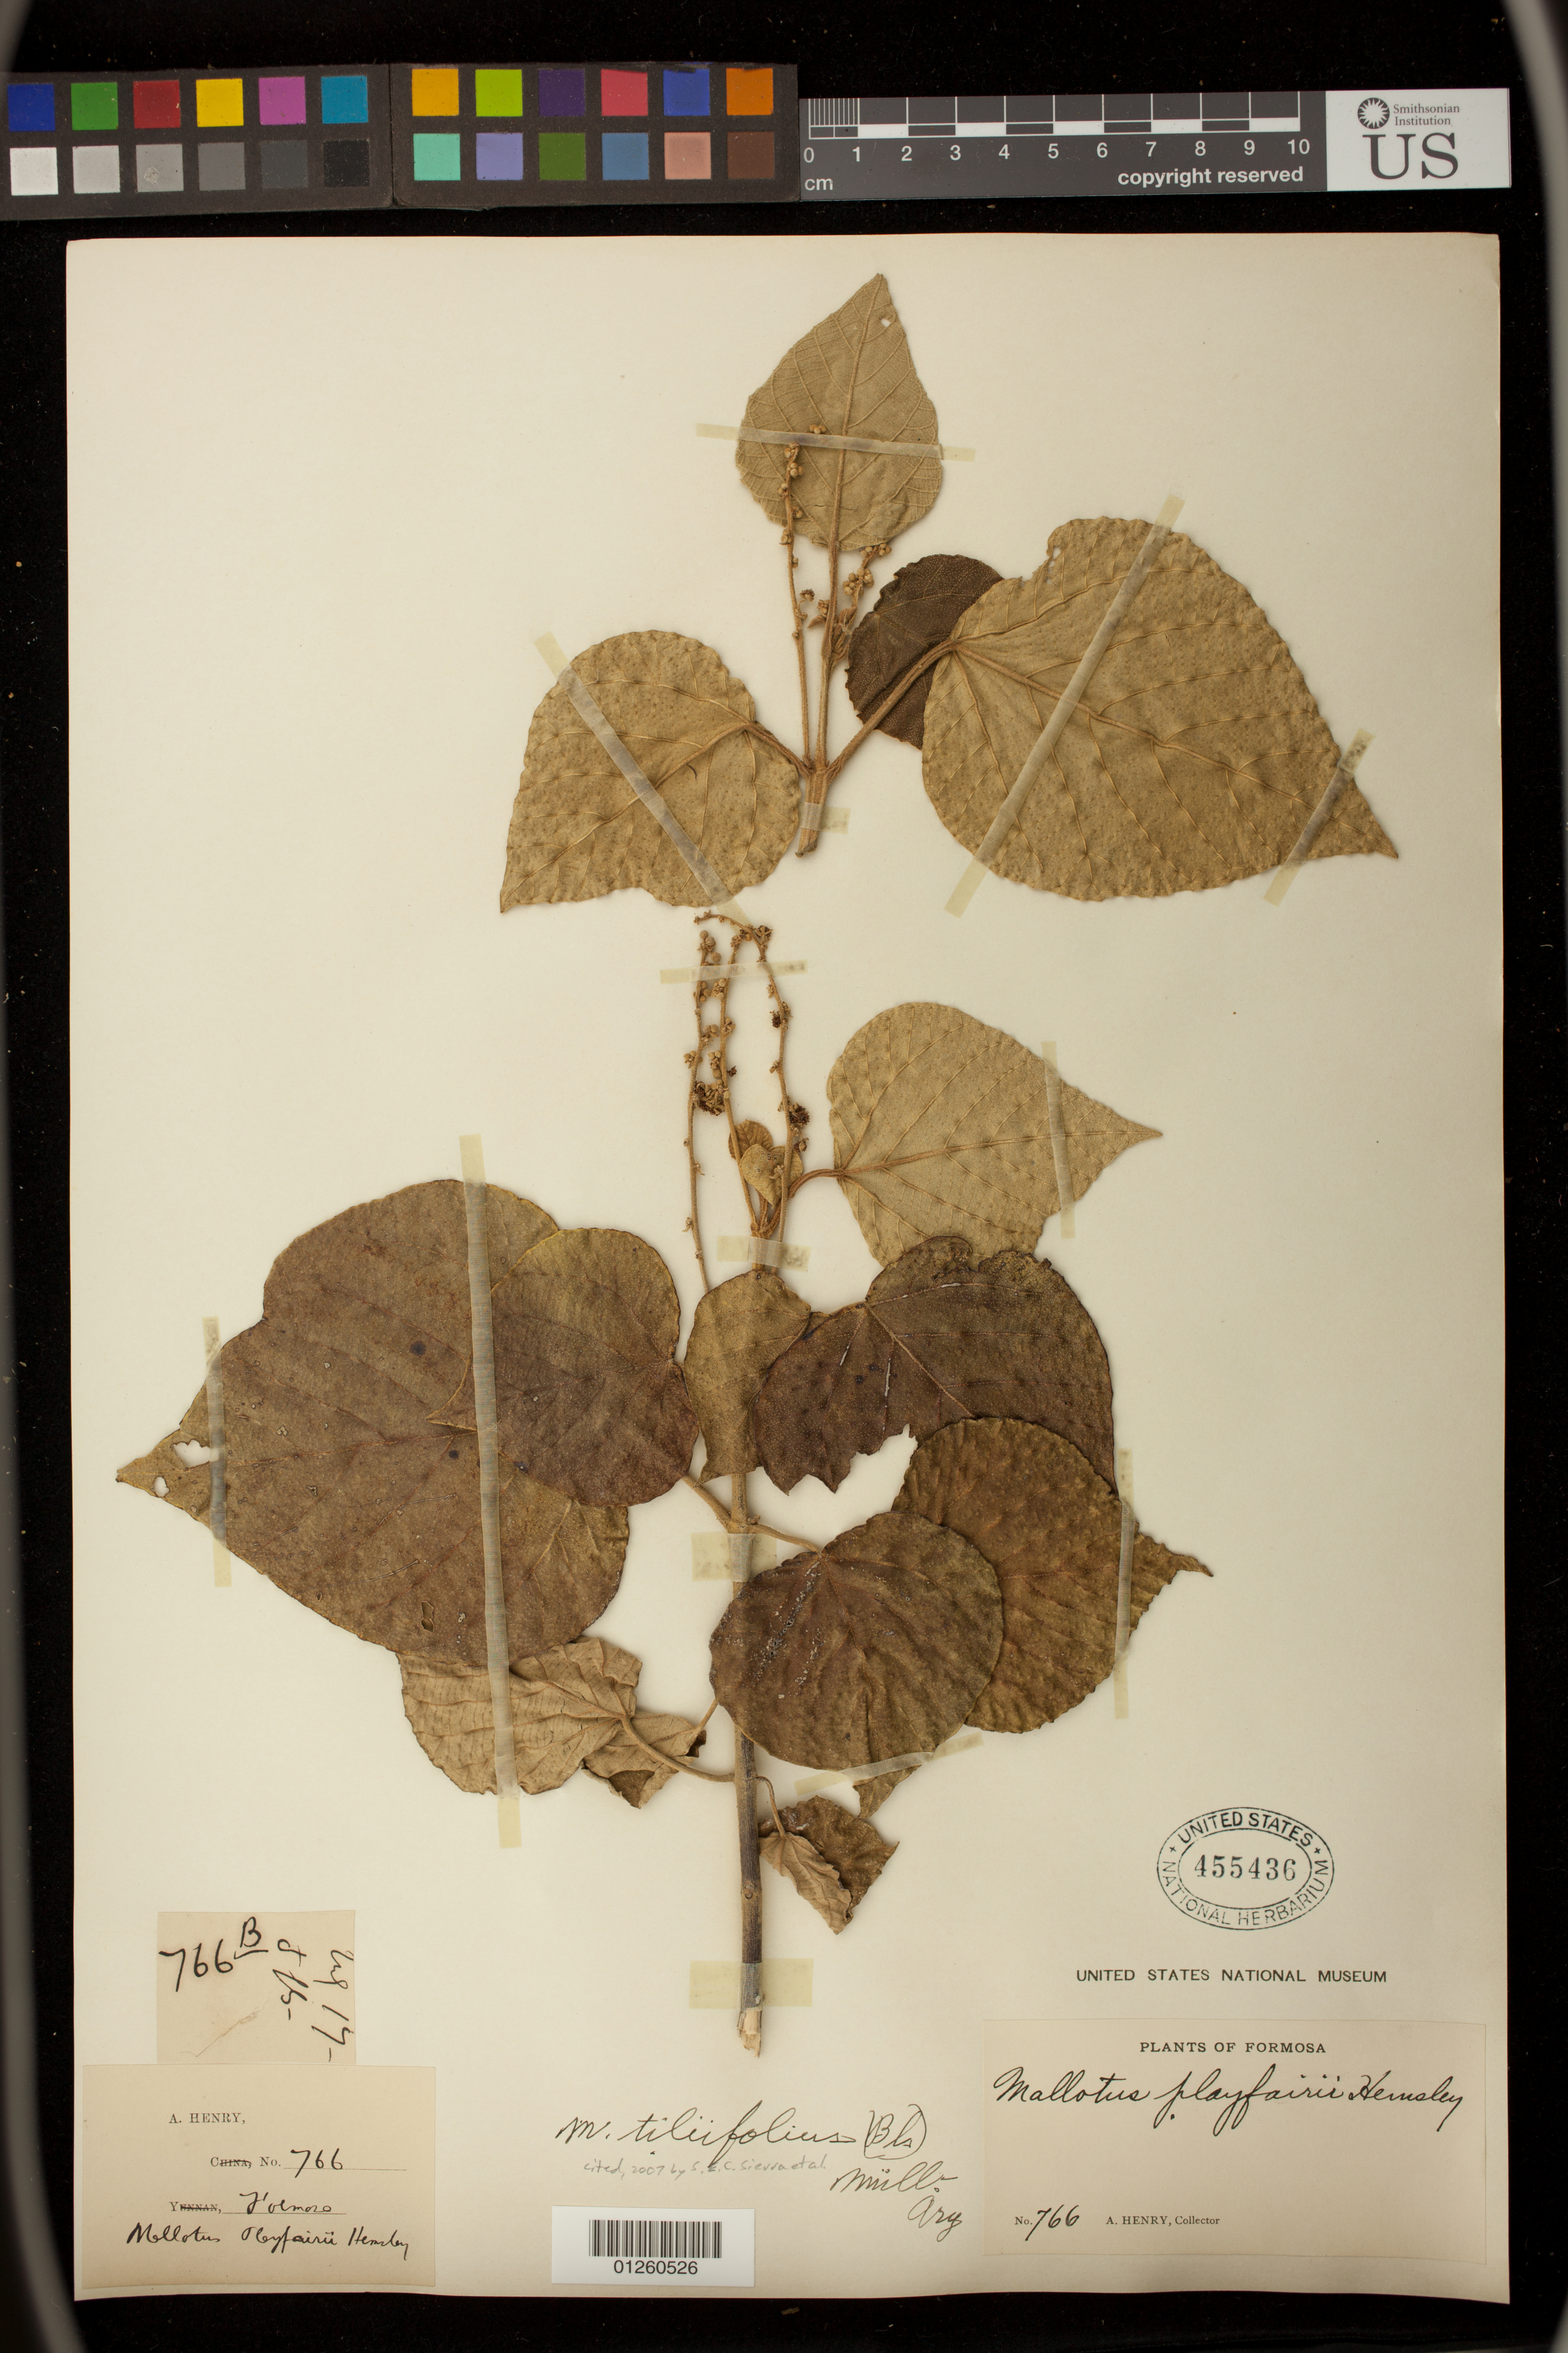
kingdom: Plantae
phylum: Tracheophyta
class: Magnoliopsida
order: Malpighiales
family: Euphorbiaceae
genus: Mallotus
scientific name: Mallotus tiliifolius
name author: (Blume) Müll. Arg.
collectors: A. Henry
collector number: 766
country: Taiwan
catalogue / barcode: US 455436